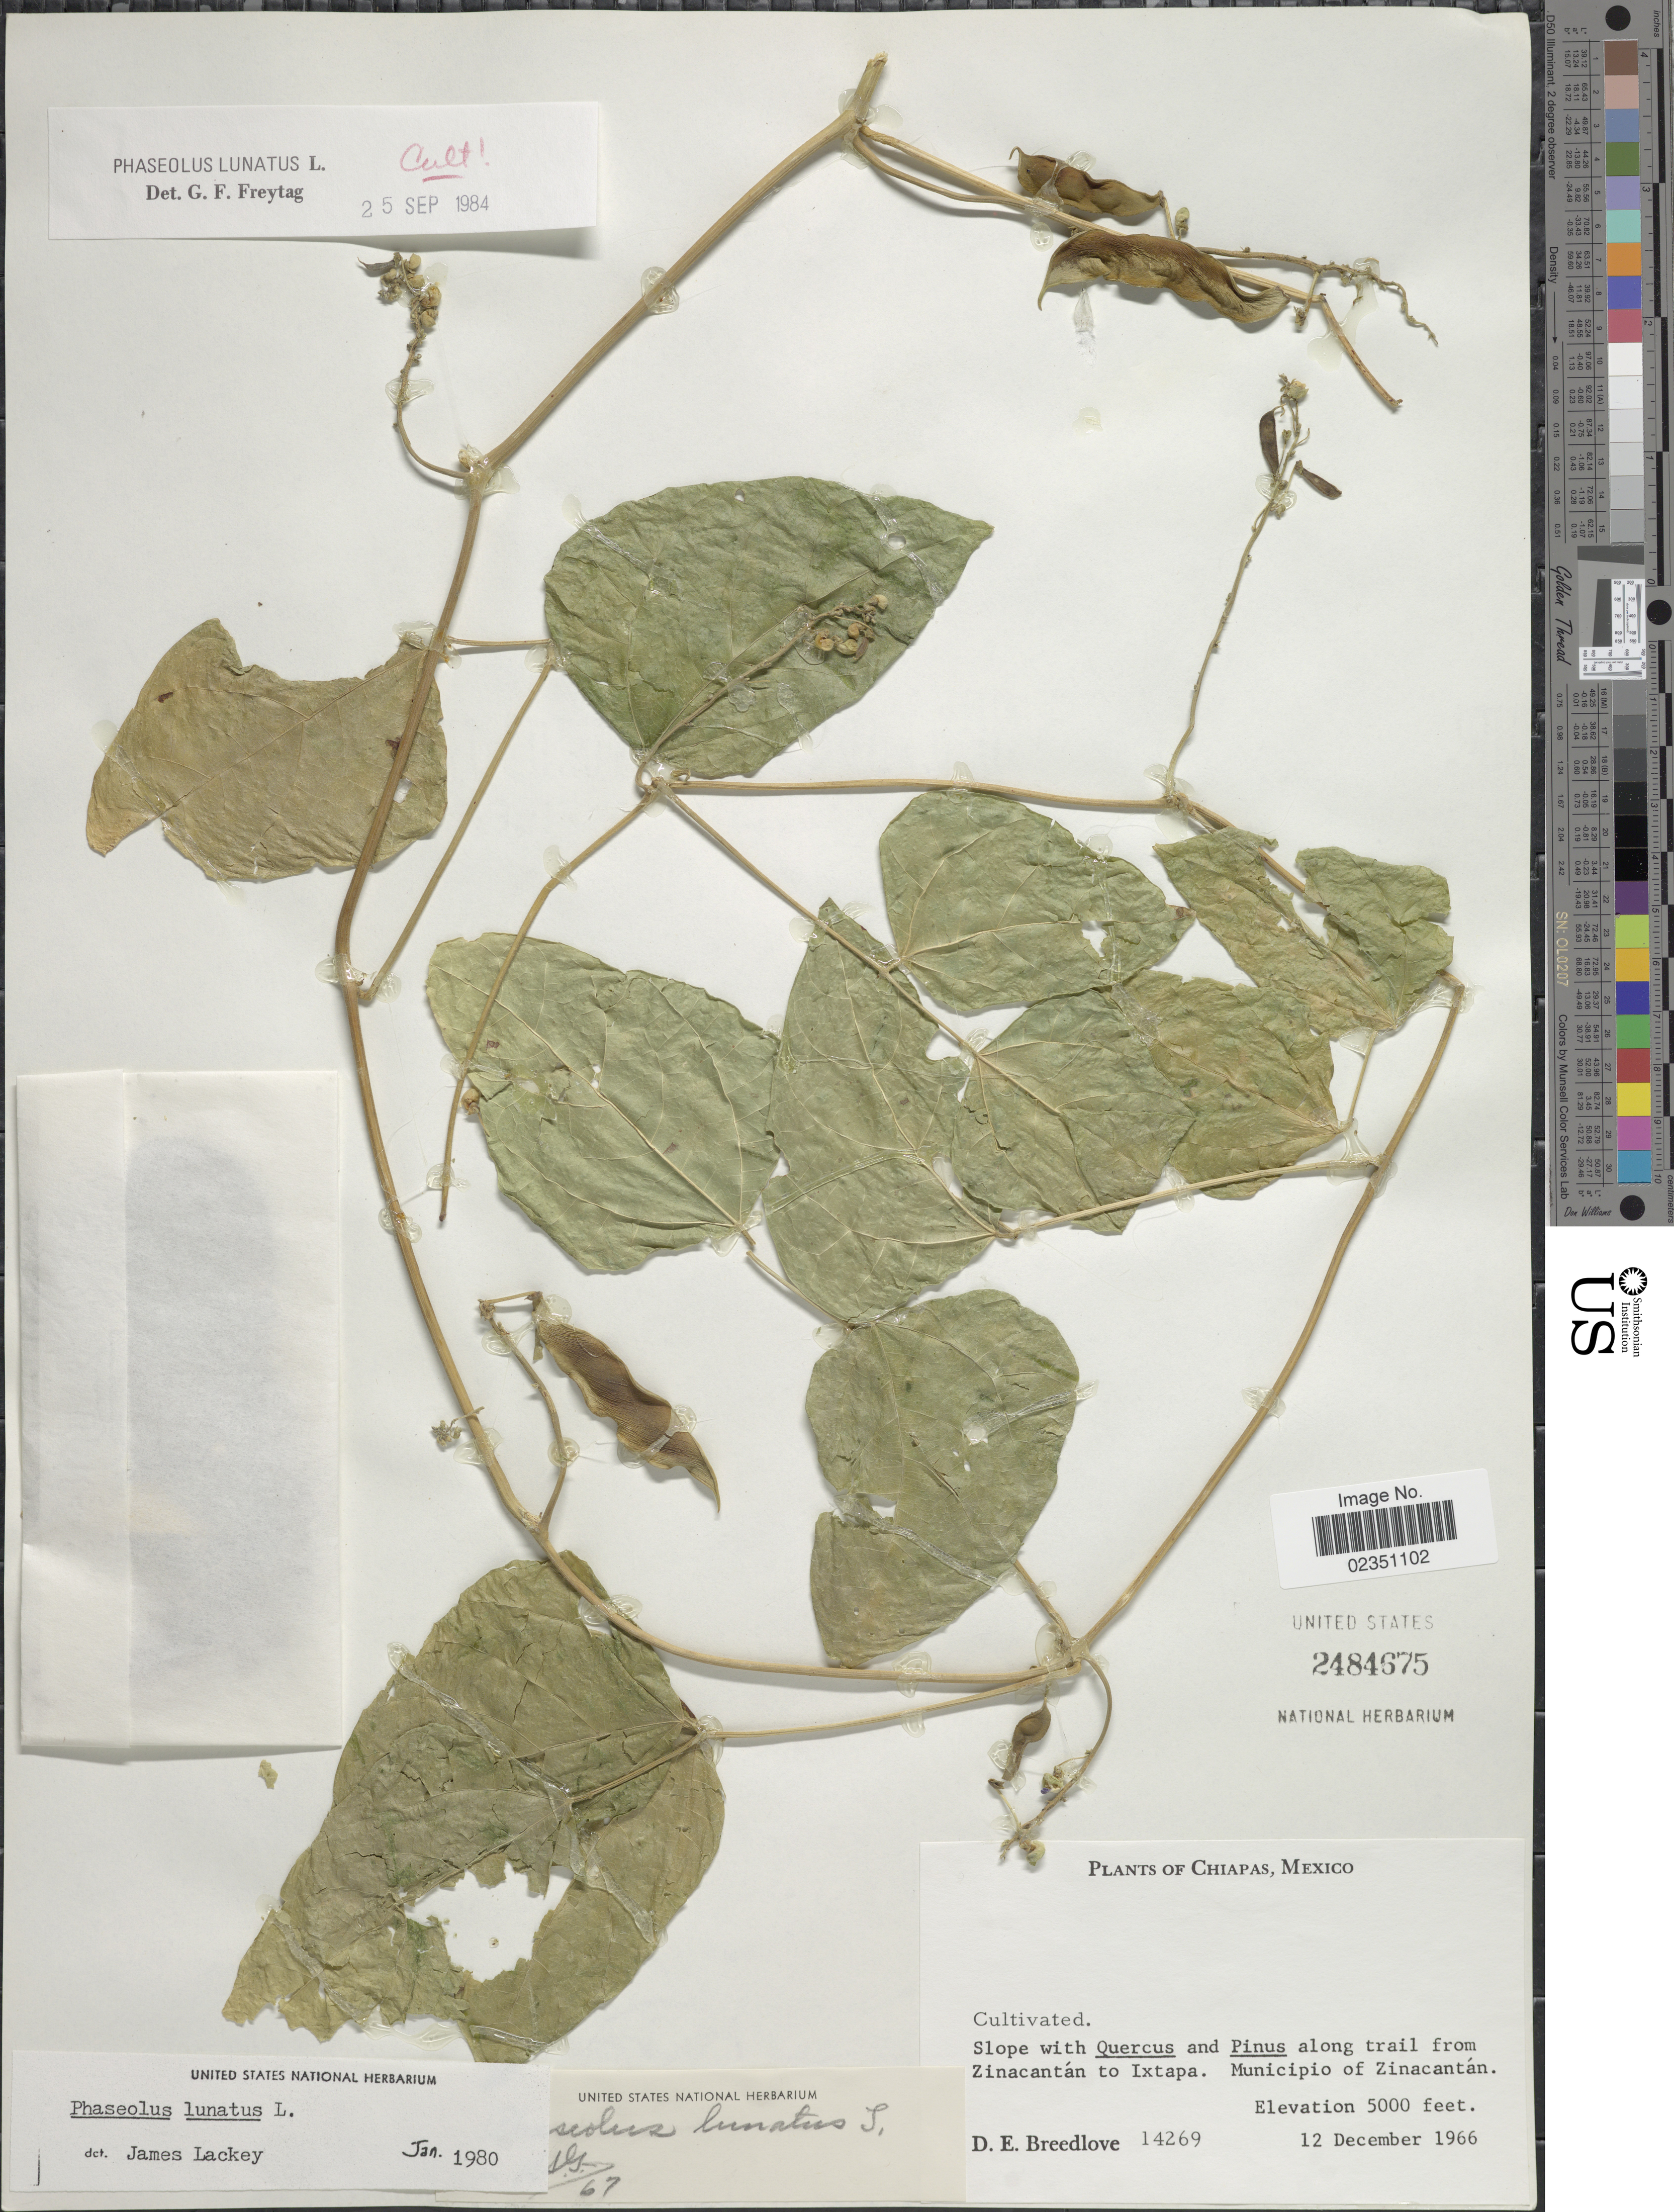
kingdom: Plantae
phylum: Tracheophyta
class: Magnoliopsida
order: Fabales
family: Fabaceae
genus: Phaseolus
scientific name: Phaseolus lunatus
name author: L.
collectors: D. E. Breedlove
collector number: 14269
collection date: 1966-12-12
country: Mexico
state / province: Chiapas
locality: Slope along trail from Zinacantán to Ixtapa. Municipio of Zinacantán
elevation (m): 1524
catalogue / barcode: US 2484675